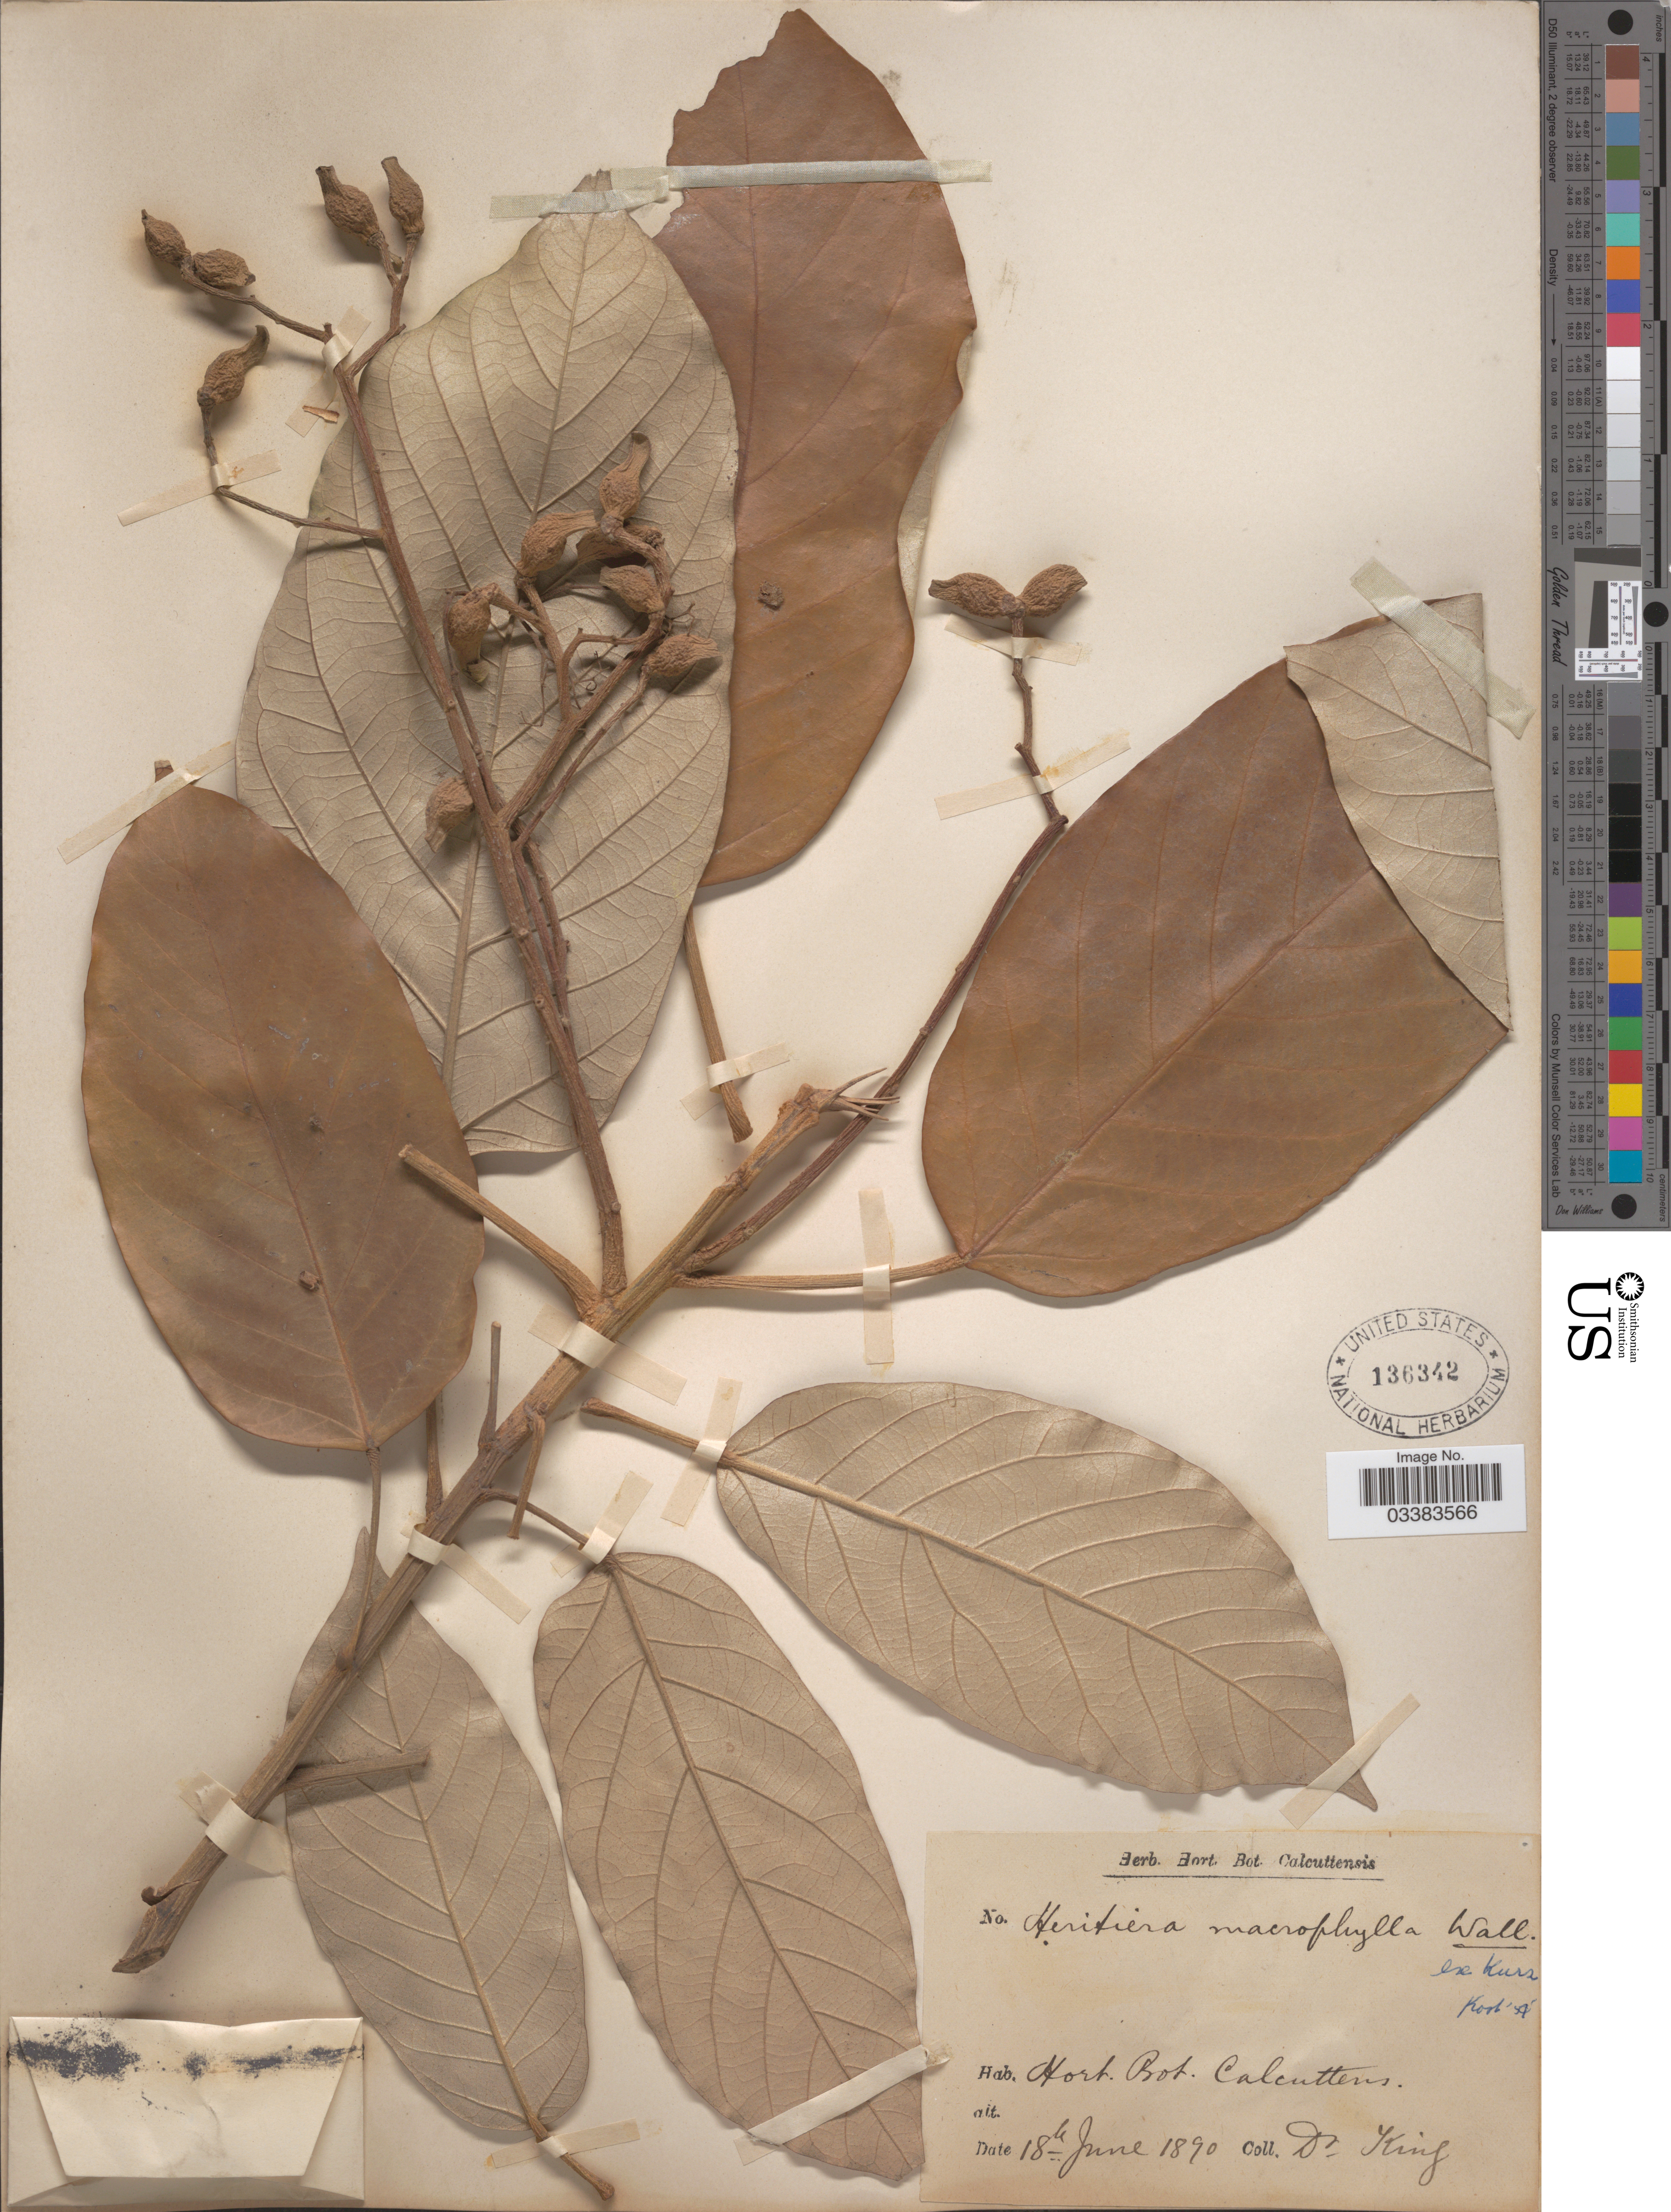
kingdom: Plantae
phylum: Tracheophyta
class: Magnoliopsida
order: Malvales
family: Malvaceae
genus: Heritiera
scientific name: Heritiera macrophylla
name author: Wall. ex Kurz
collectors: G. King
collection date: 1890-06-18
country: India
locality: Hort. Bot. Calcuttens.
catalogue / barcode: US 136342